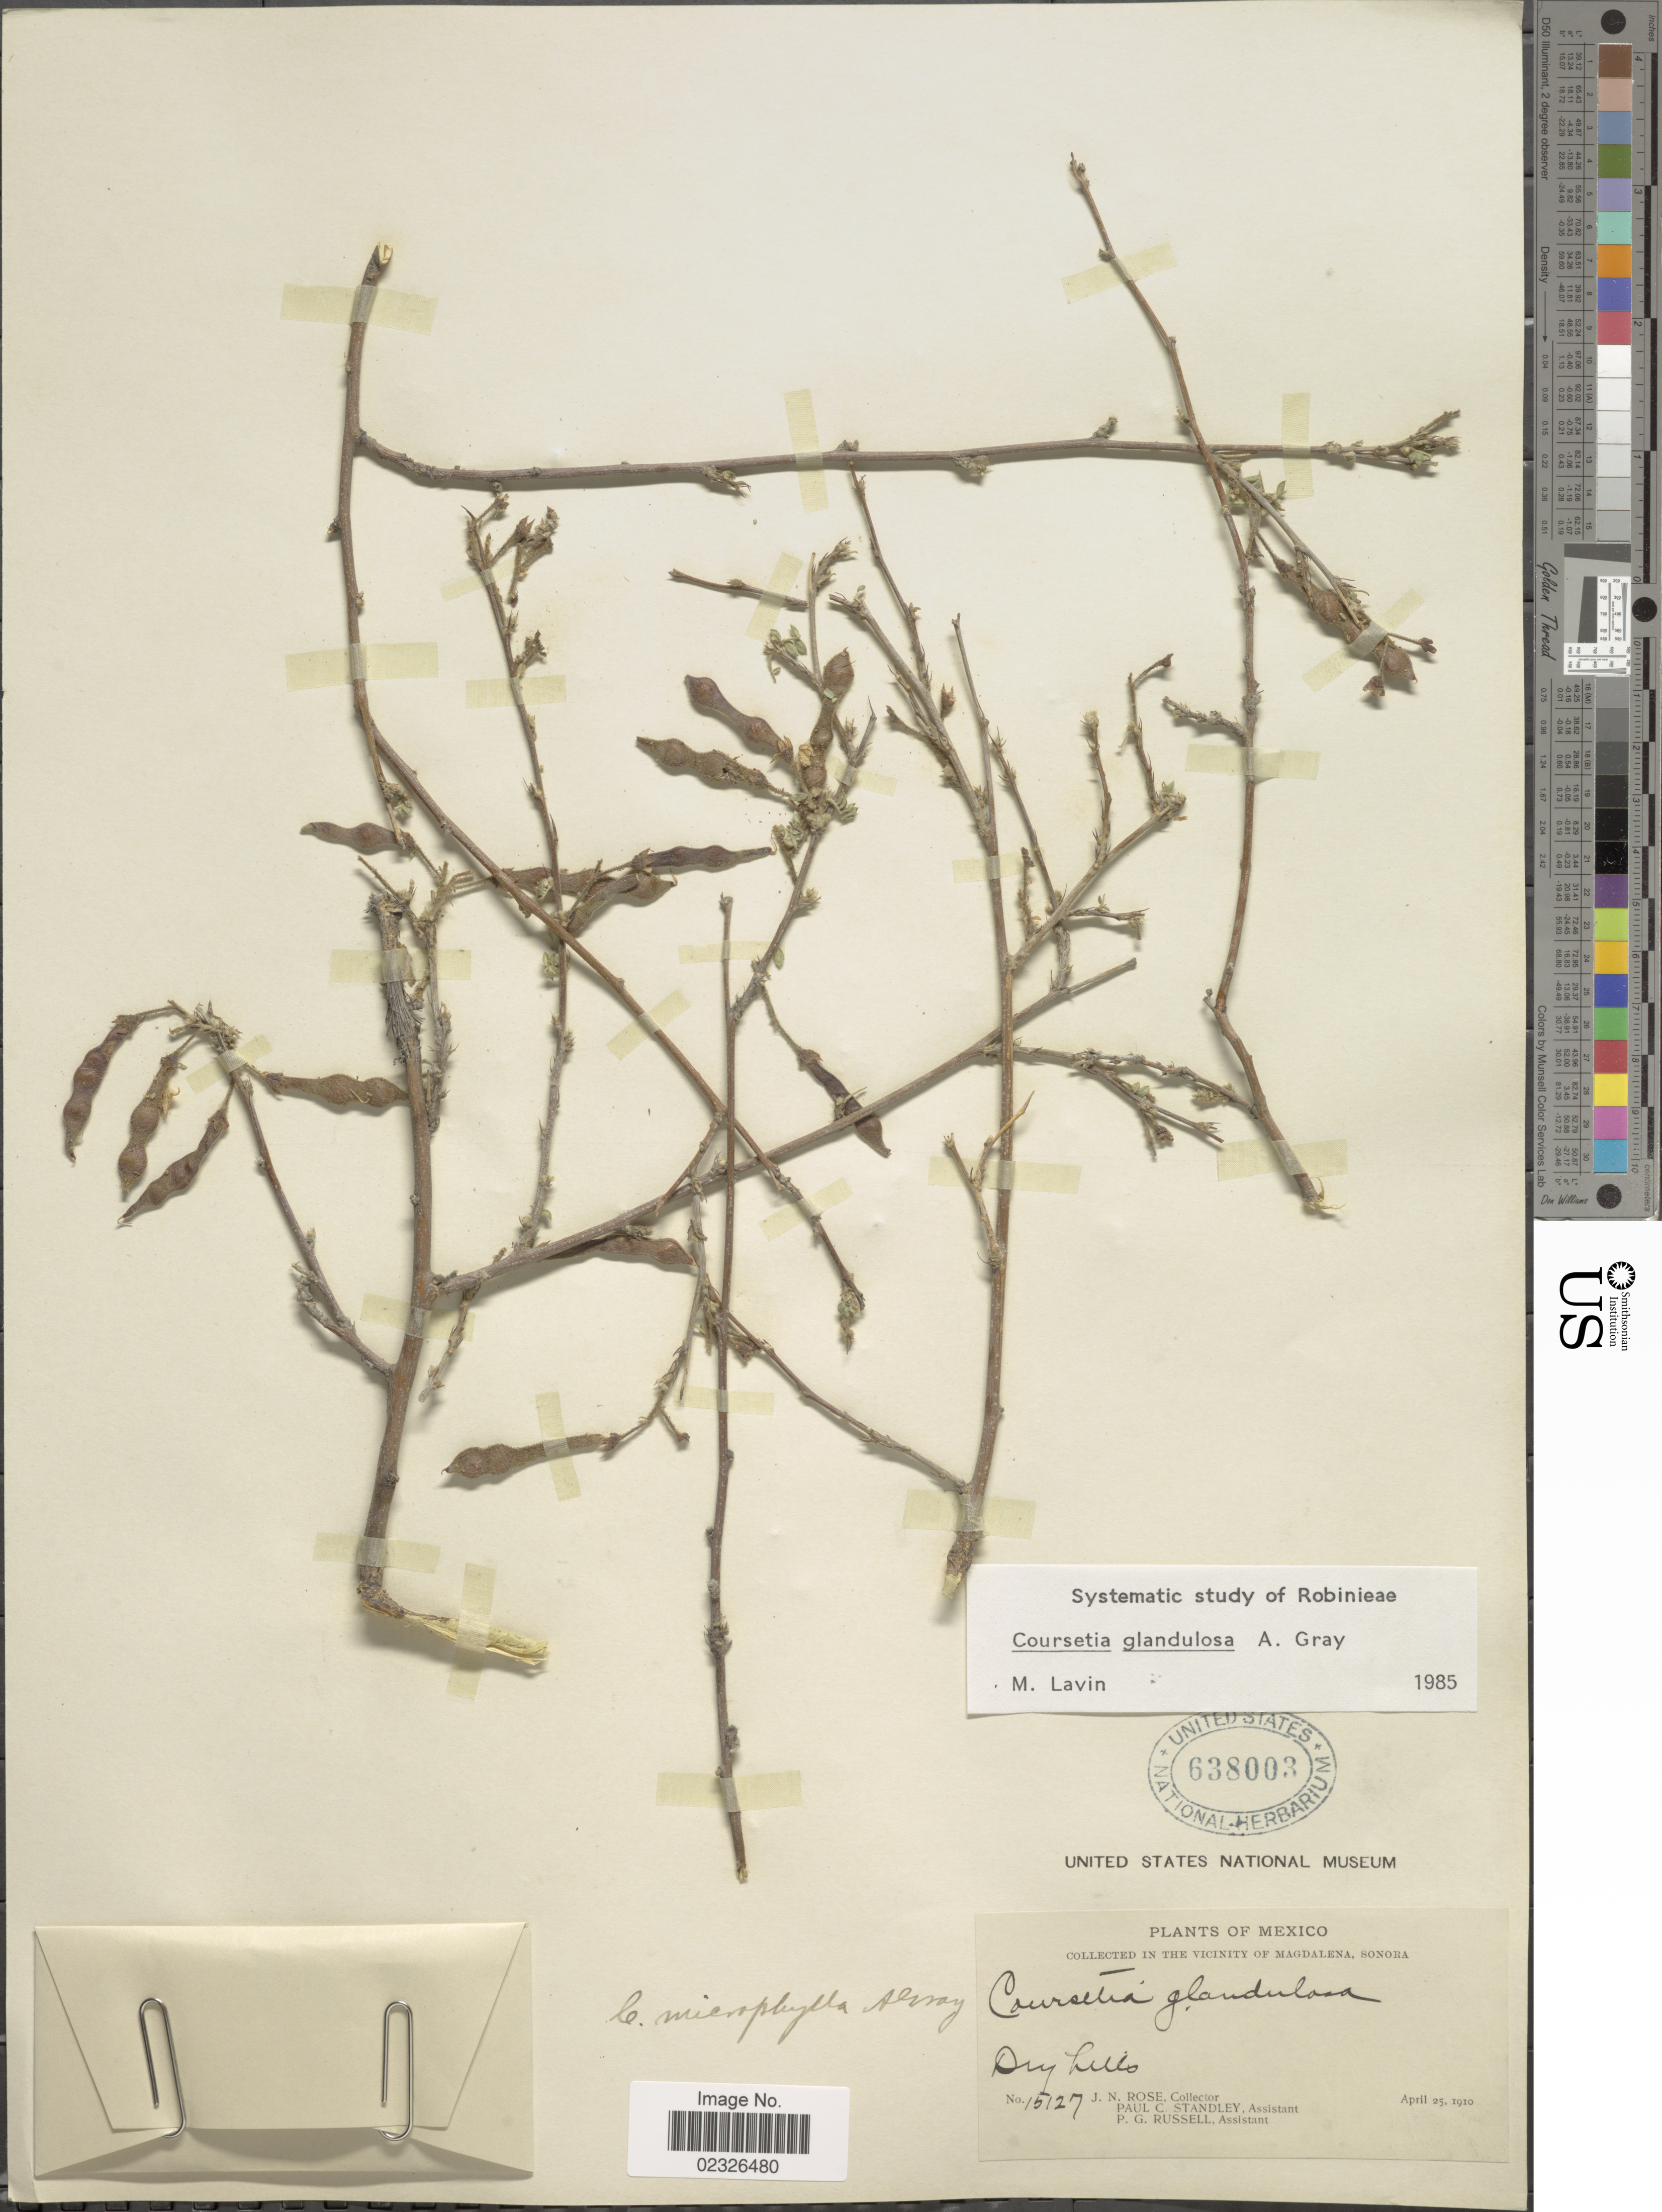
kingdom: Plantae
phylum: Tracheophyta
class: Magnoliopsida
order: Fabales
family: Fabaceae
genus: Coursetia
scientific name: Coursetia glandulosa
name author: A. Gray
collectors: J. N. Rose, P. C. Standley & P. G. Russell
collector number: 15127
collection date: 1910-04-25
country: Mexico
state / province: Sonora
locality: Vicinity of Magdalena. Dry hills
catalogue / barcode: US 638003